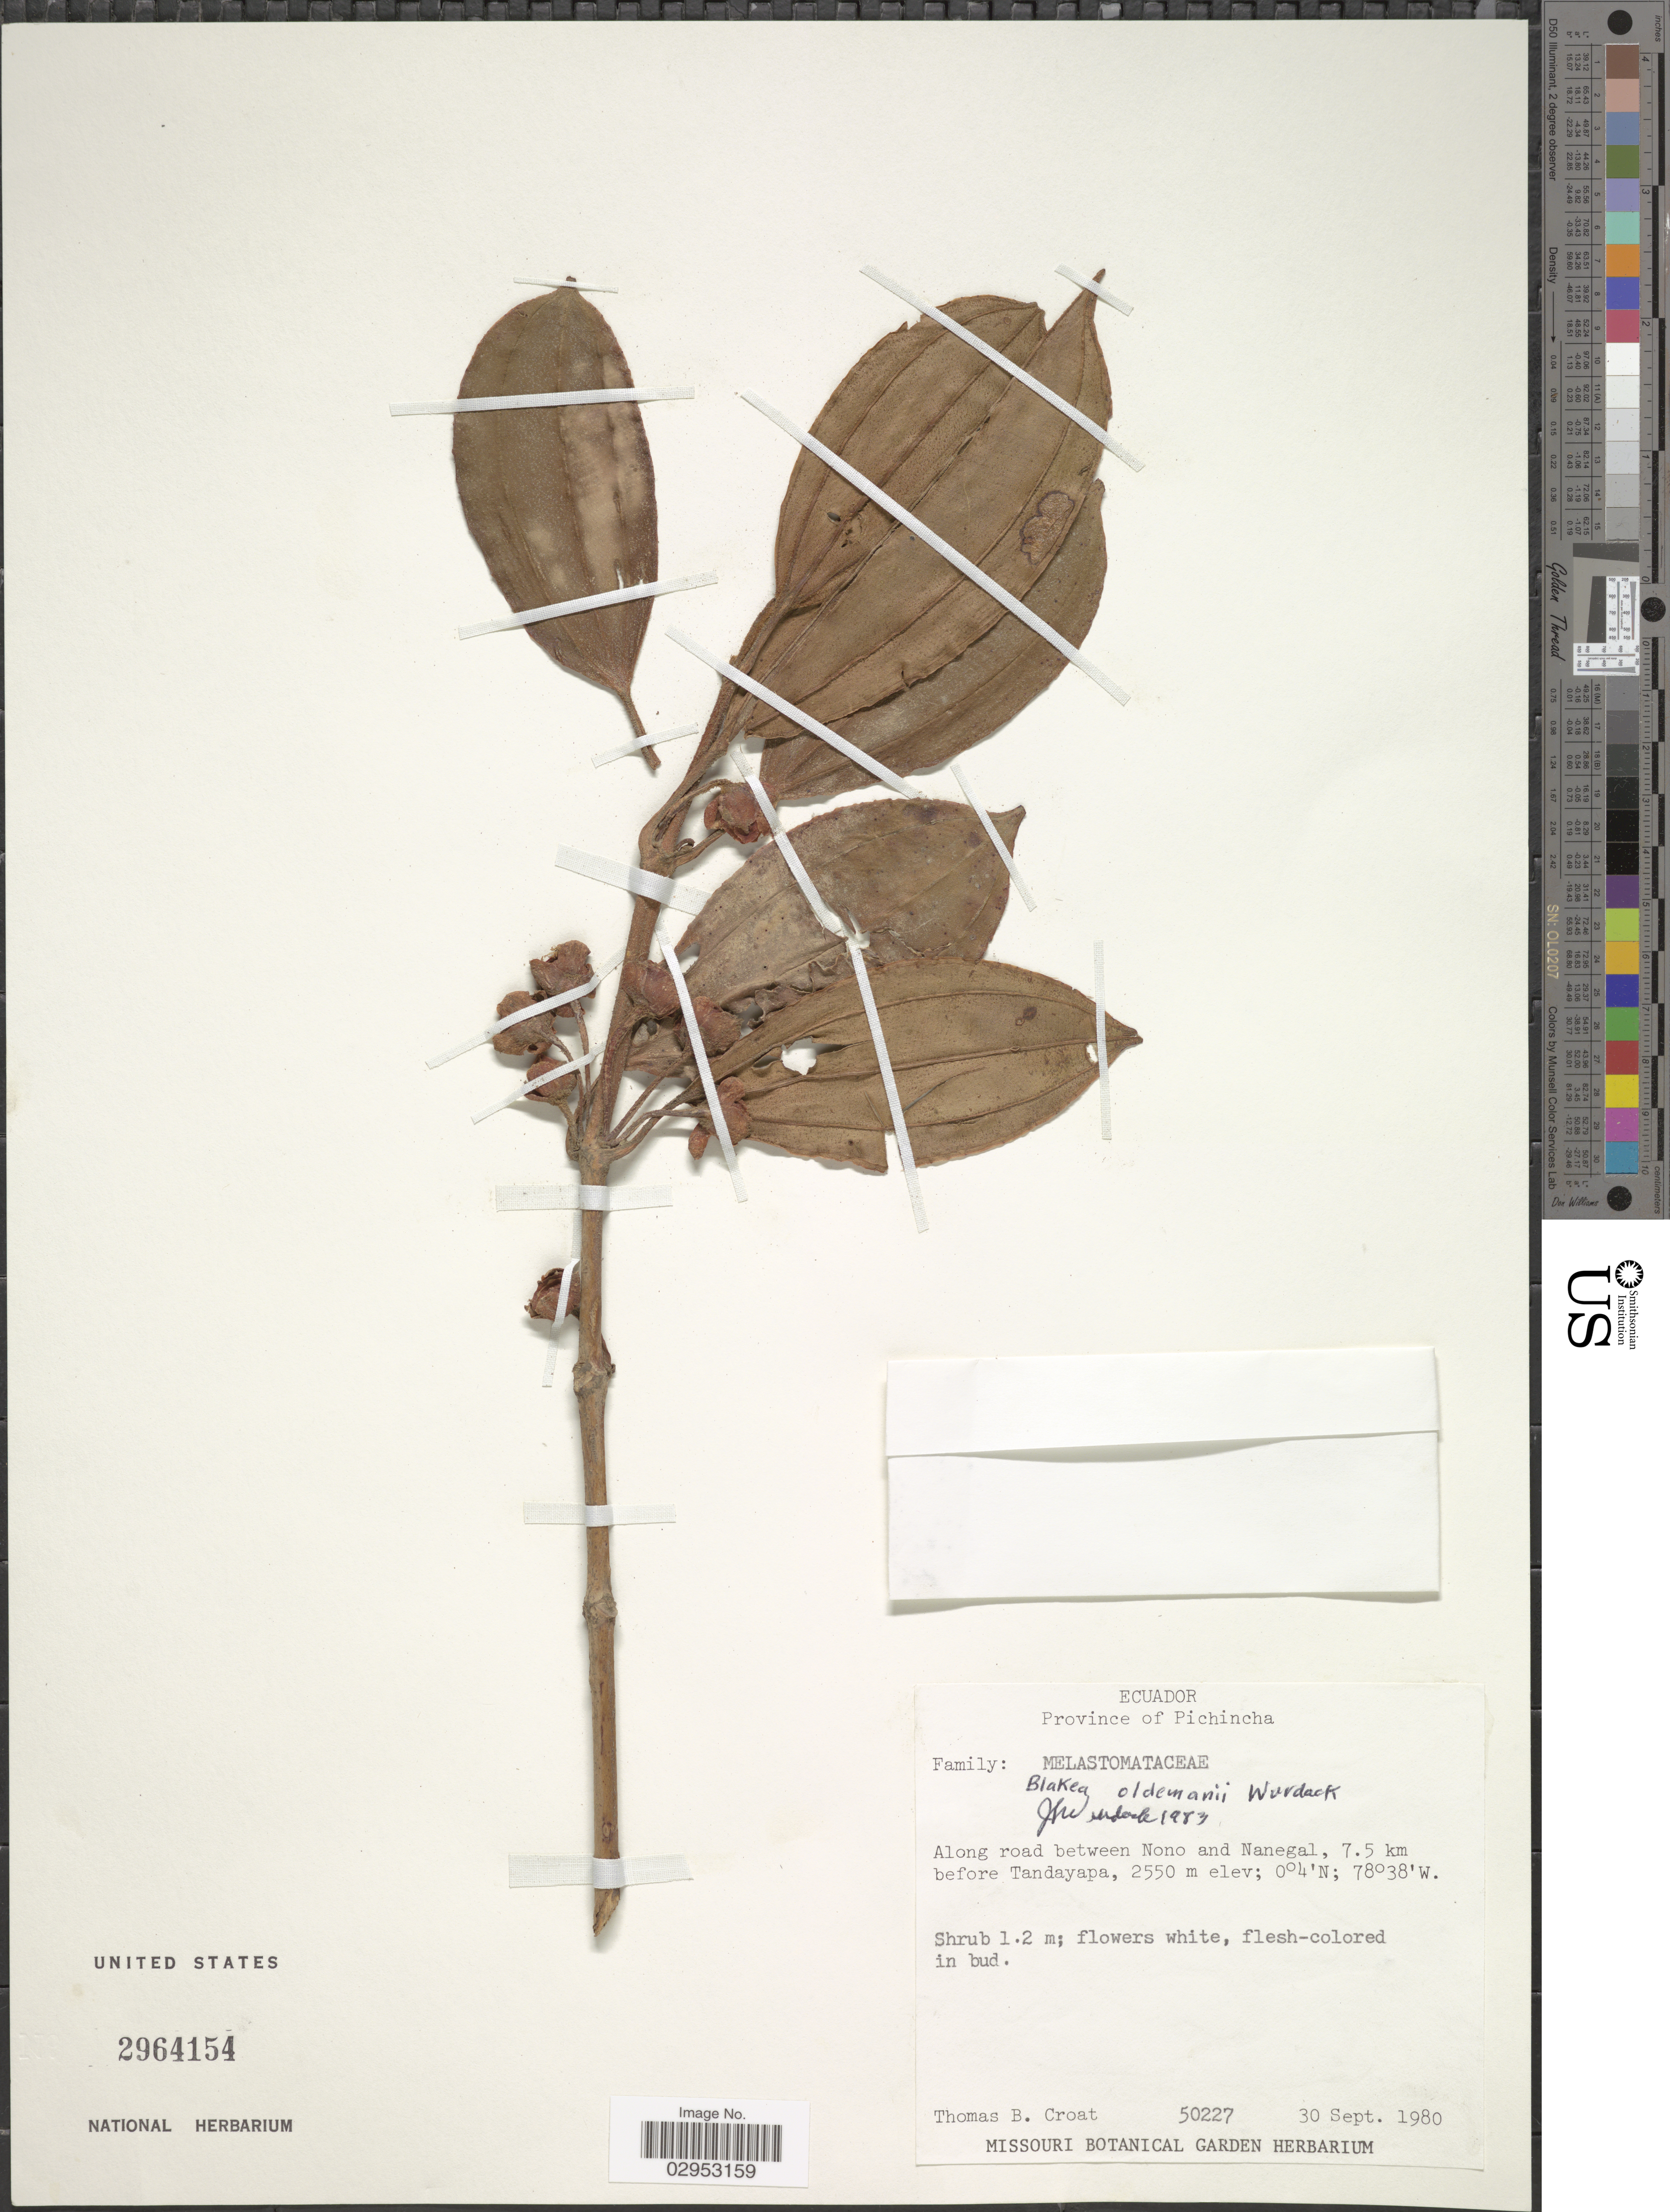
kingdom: Plantae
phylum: Tracheophyta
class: Magnoliopsida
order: Myrtales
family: Melastomataceae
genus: Blakea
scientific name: Blakea oldemanii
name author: Wurdack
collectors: T. B. Croat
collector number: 50227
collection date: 1980-09-30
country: Ecuador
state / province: Pichincha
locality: Along road between Nono and Nanegal, 7.5 km before Tandayapa.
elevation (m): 2550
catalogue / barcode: US 2964154